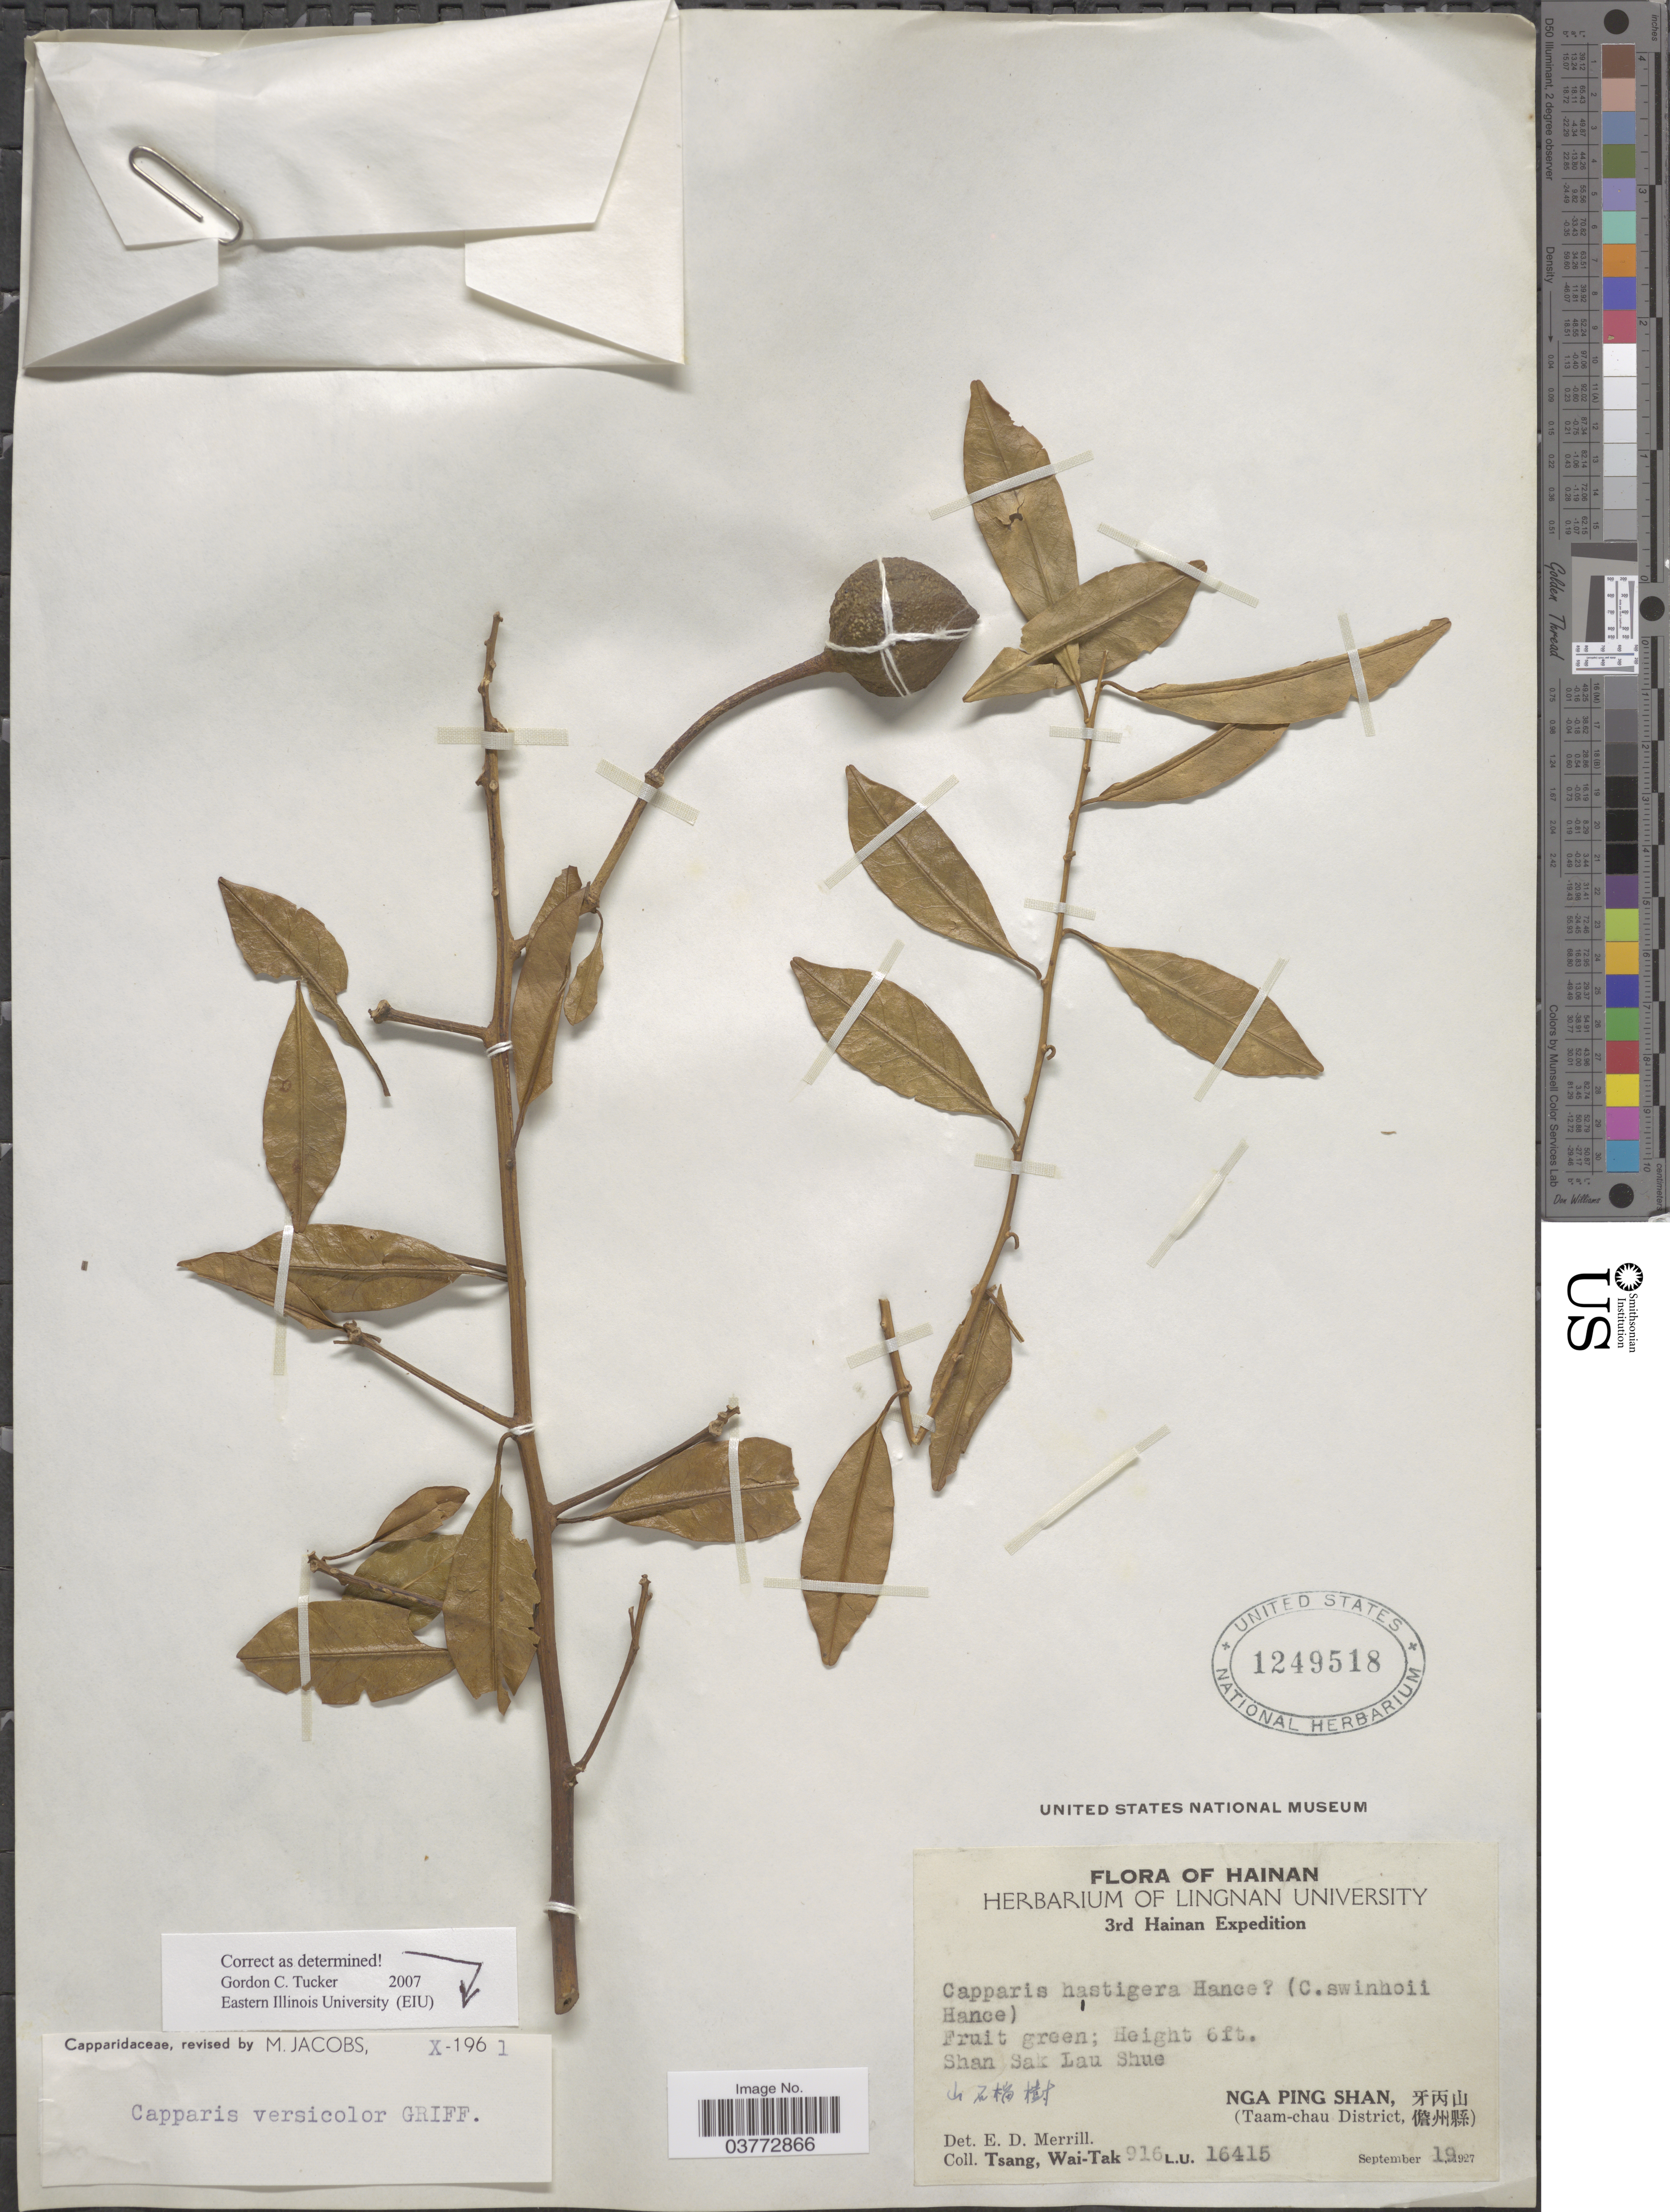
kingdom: Plantae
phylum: Tracheophyta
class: Magnoliopsida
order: Brassicales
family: Capparaceae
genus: Capparis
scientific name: Capparis versicolor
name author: Griff.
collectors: W. T. Tsang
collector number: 916L.U.16415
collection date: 1927-09-19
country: China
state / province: Hainan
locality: Shan Sak Lau Shue. X. Nga Ping Shan, X. (Taam-chau District, X).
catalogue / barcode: US 1249518